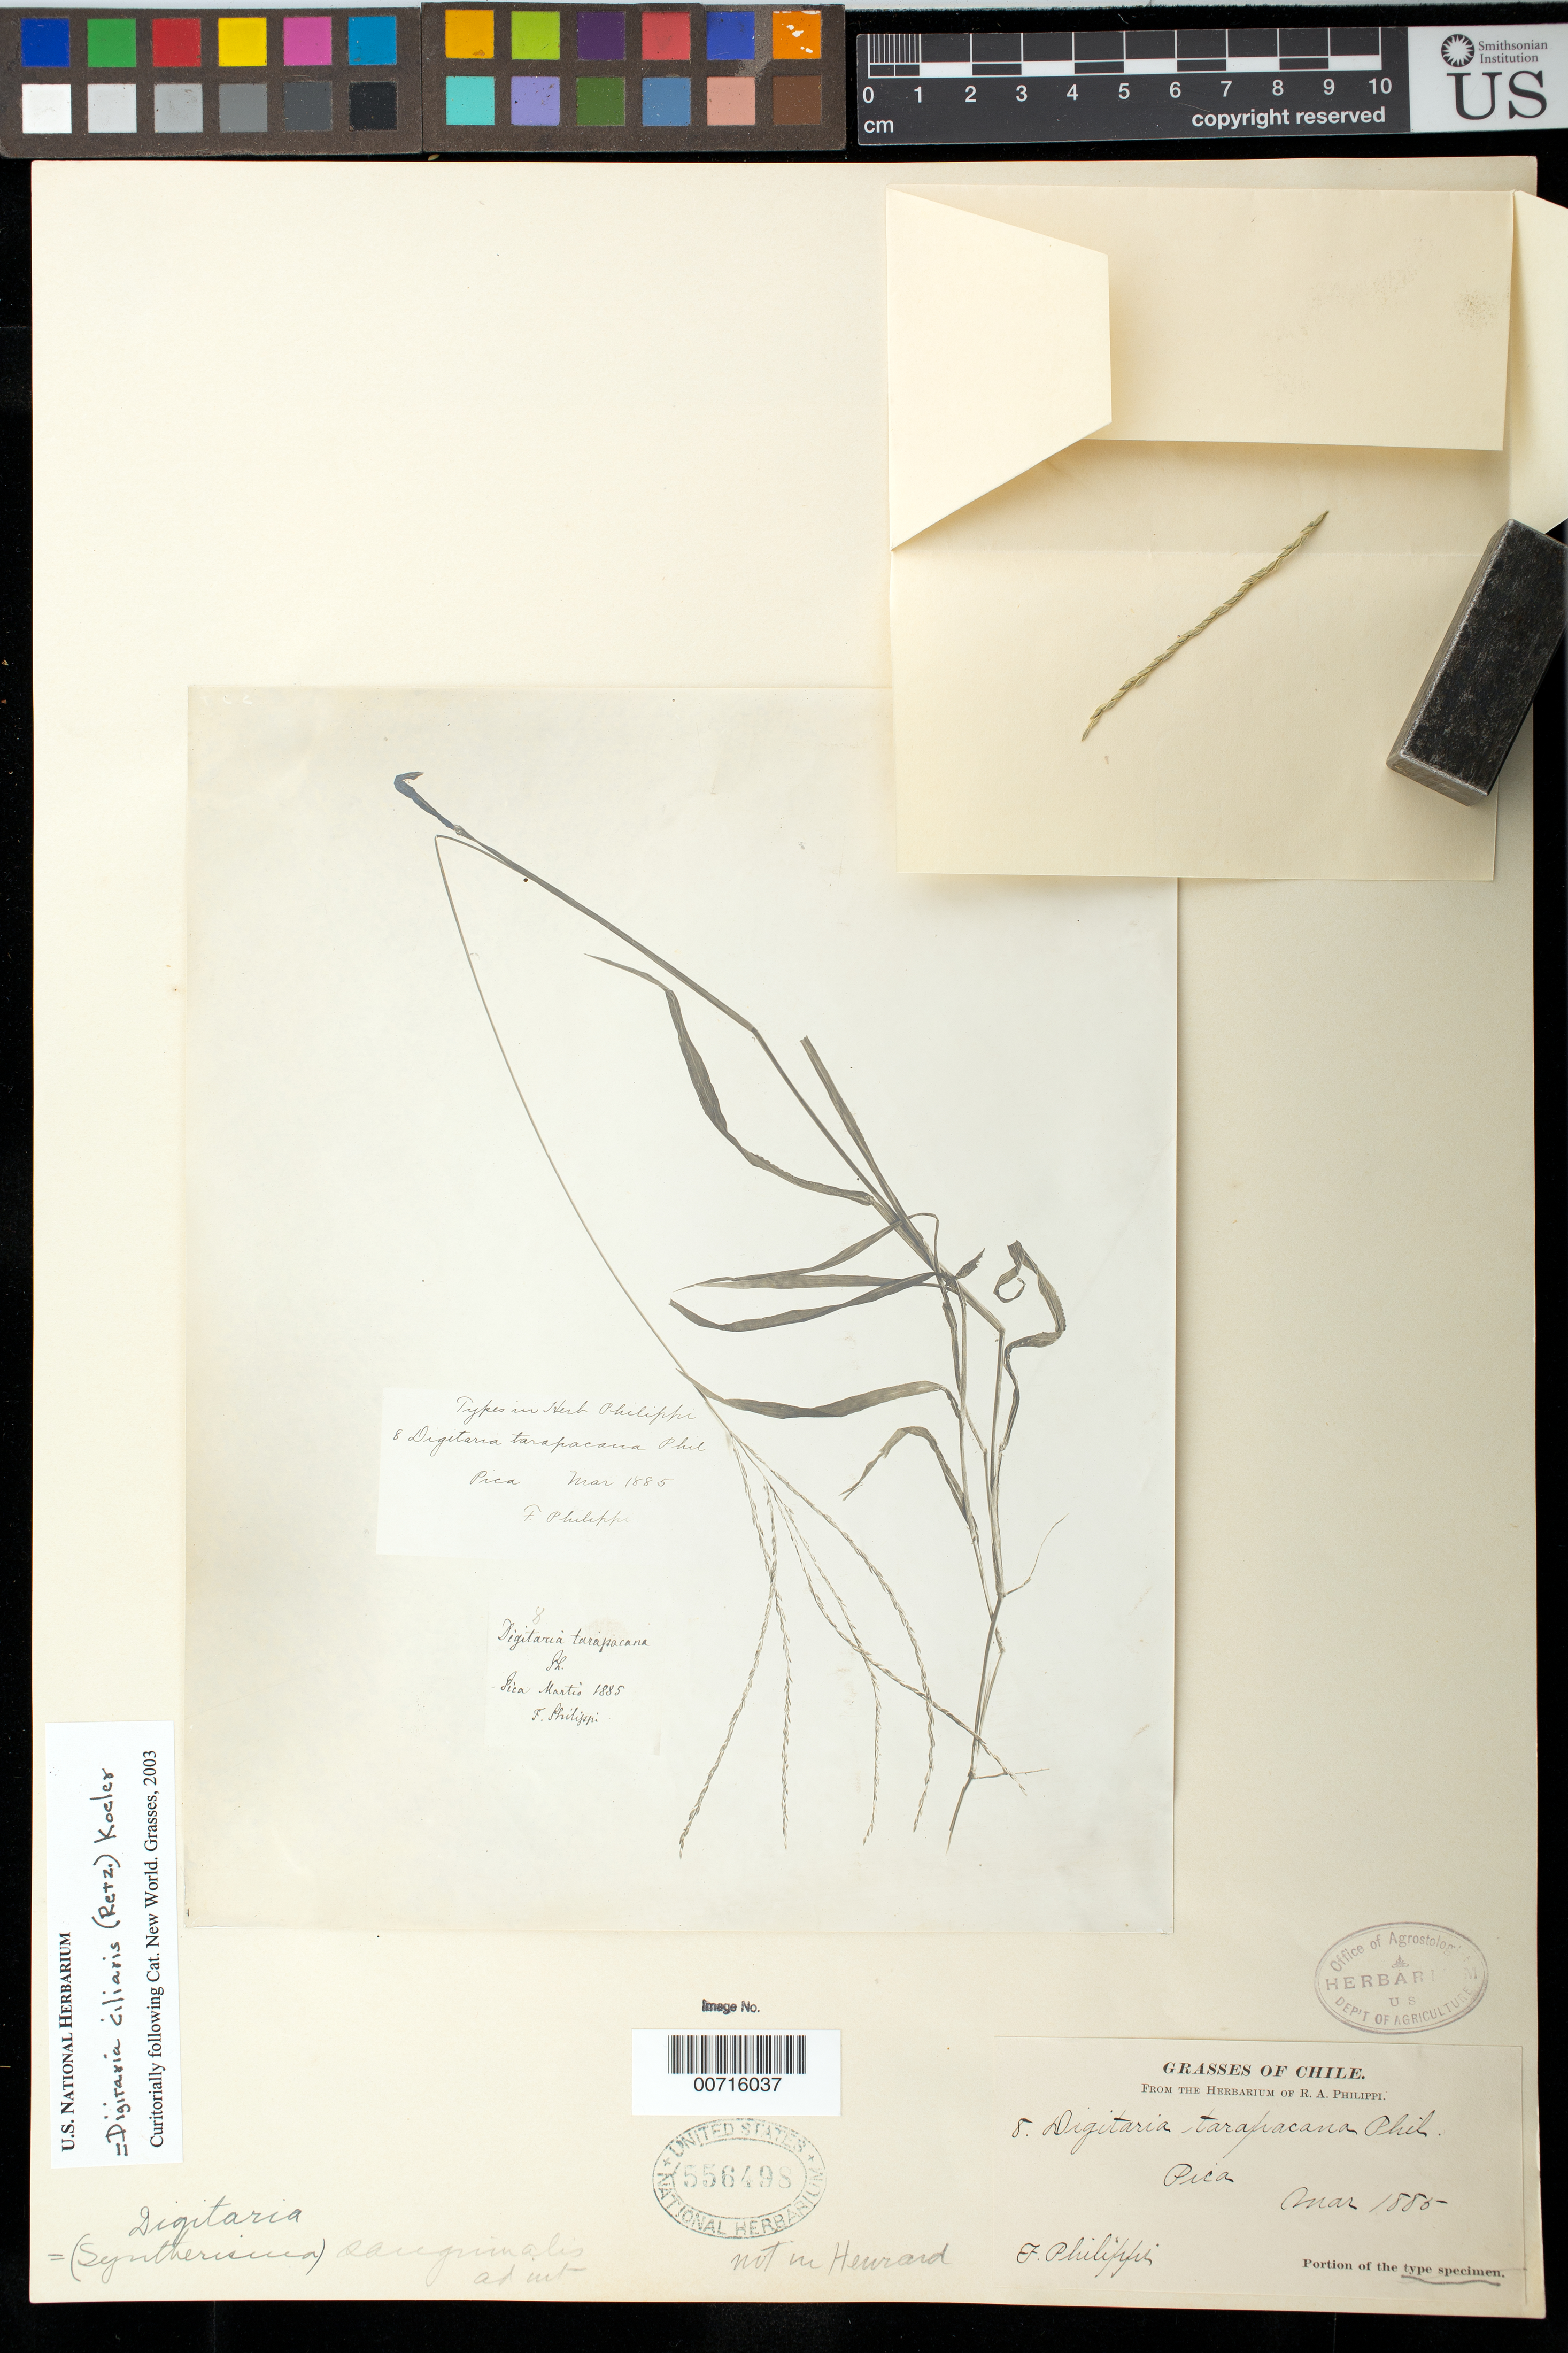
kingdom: Plantae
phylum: Tracheophyta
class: Liliopsida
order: Poales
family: Poaceae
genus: Digitaria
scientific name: Digitaria tarapacana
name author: Phil.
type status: Type Collection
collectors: F. Philippi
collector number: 8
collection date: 1885-03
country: Chile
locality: Pica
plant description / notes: Photograph and fragmentary material of type specimen ex herb. R.A. Philippi.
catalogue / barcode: US 556498